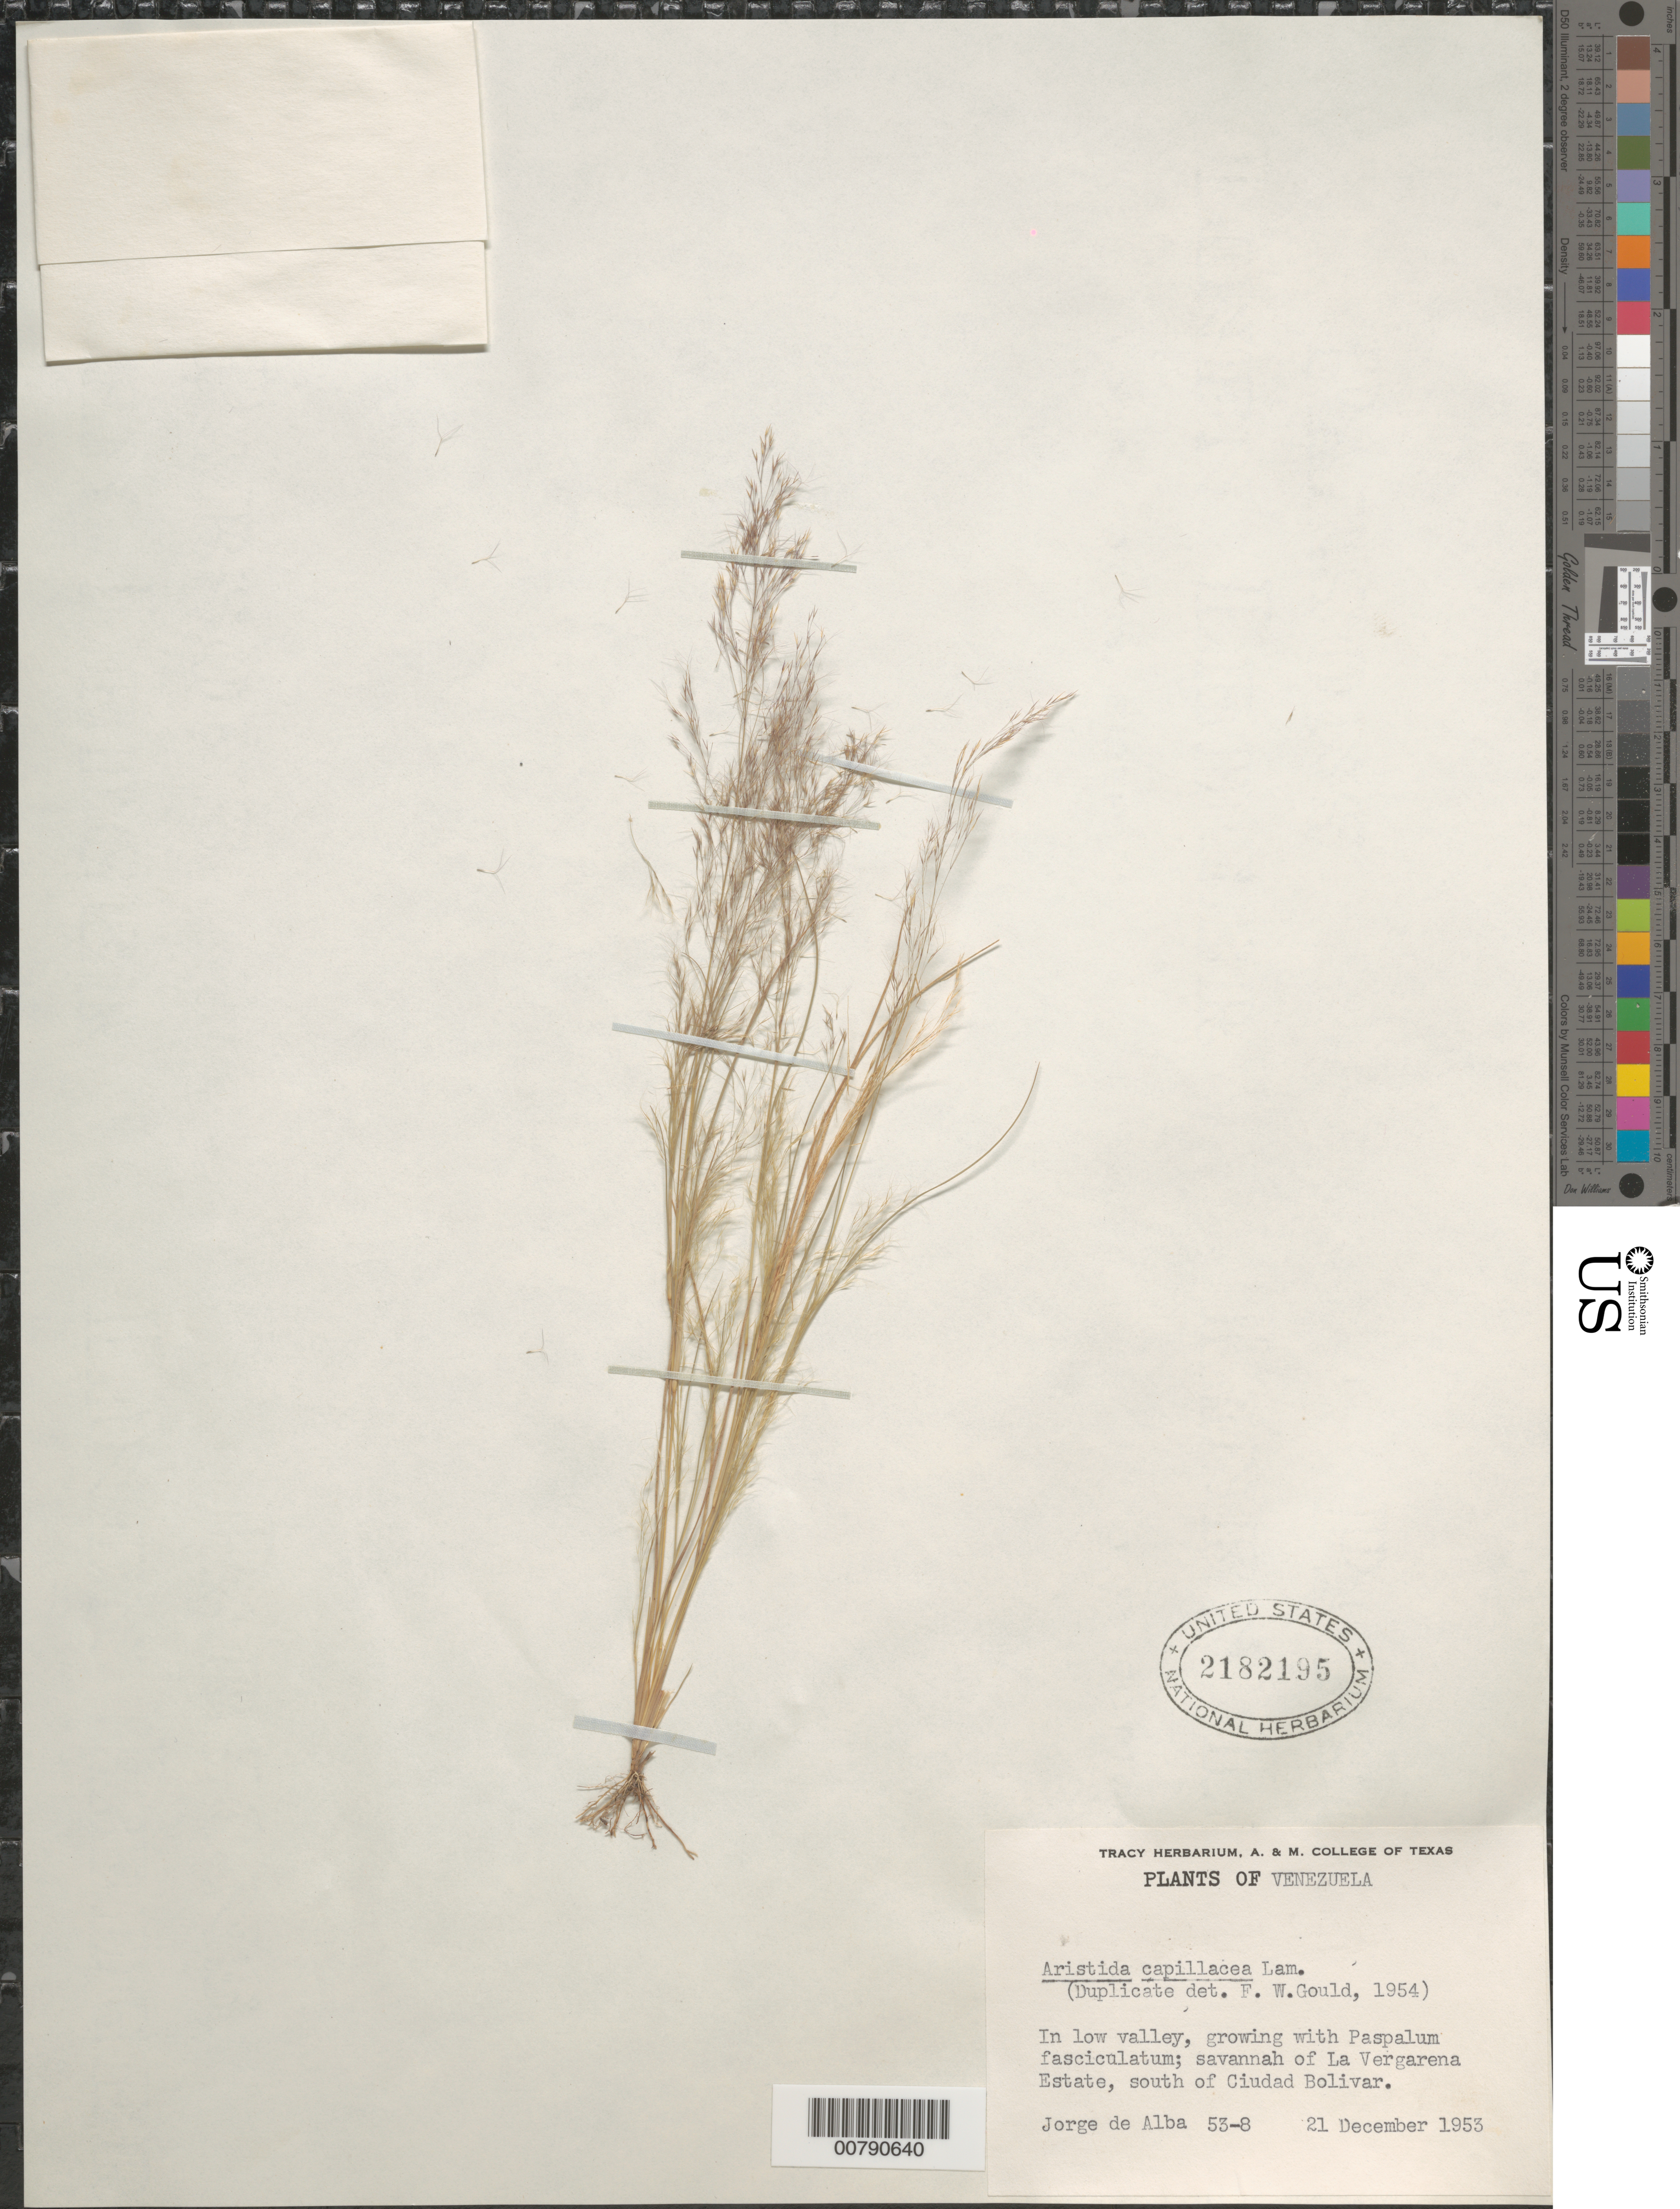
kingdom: Plantae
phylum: Tracheophyta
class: Liliopsida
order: Poales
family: Poaceae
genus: Aristida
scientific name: Aristida capillacea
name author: Lam.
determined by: Gould, F. W.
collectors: J. Alba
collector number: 53 8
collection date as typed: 21-Dec-53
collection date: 1953-12-21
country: Venezuela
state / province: Bolívar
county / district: Angostura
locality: Mun. Raúl Leoni [=Angostura]. [?], Hato La Vergarena, south of Ciudad Bolívar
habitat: Savanna in low valley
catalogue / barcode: US 2182195